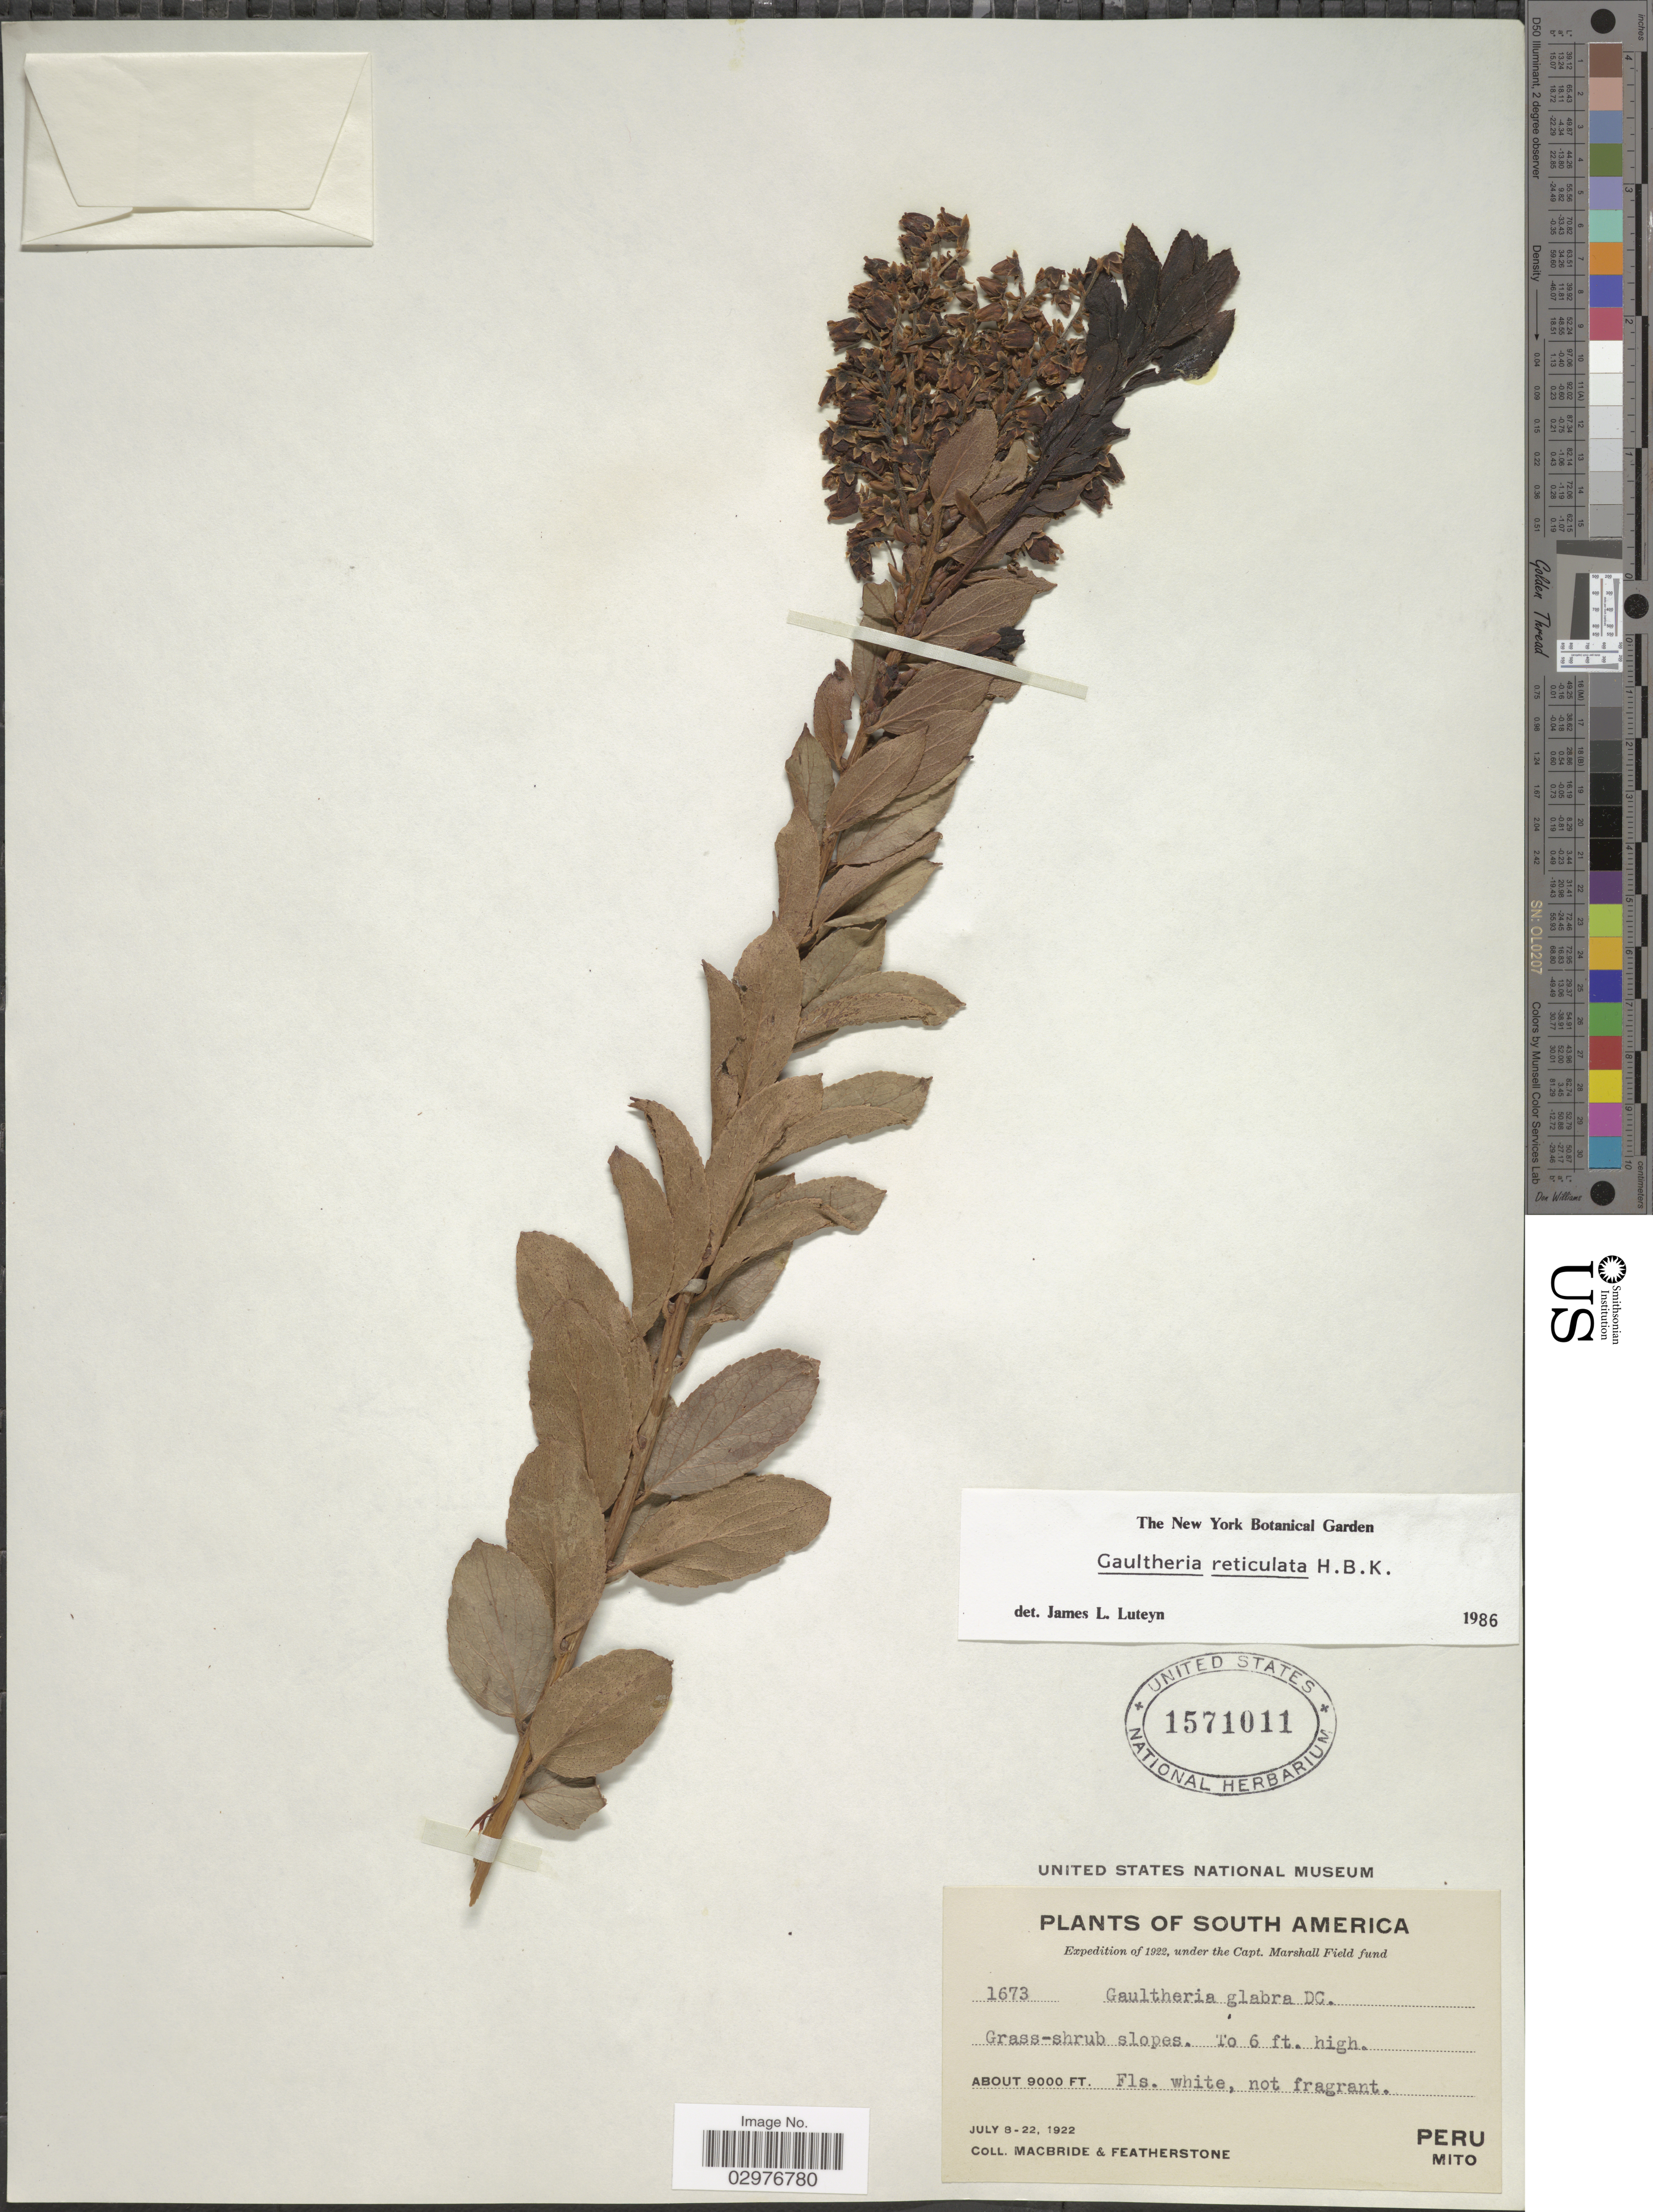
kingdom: Plantae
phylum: Tracheophyta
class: Magnoliopsida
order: Ericales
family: Ericaceae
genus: Gaultheria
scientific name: Gaultheria reticulata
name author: Kunth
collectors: Macbride, -- & -. Featherstone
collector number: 1673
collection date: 1922-07-08/1922-07-22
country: Peru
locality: Mito.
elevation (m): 2743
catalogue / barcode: US 1571011